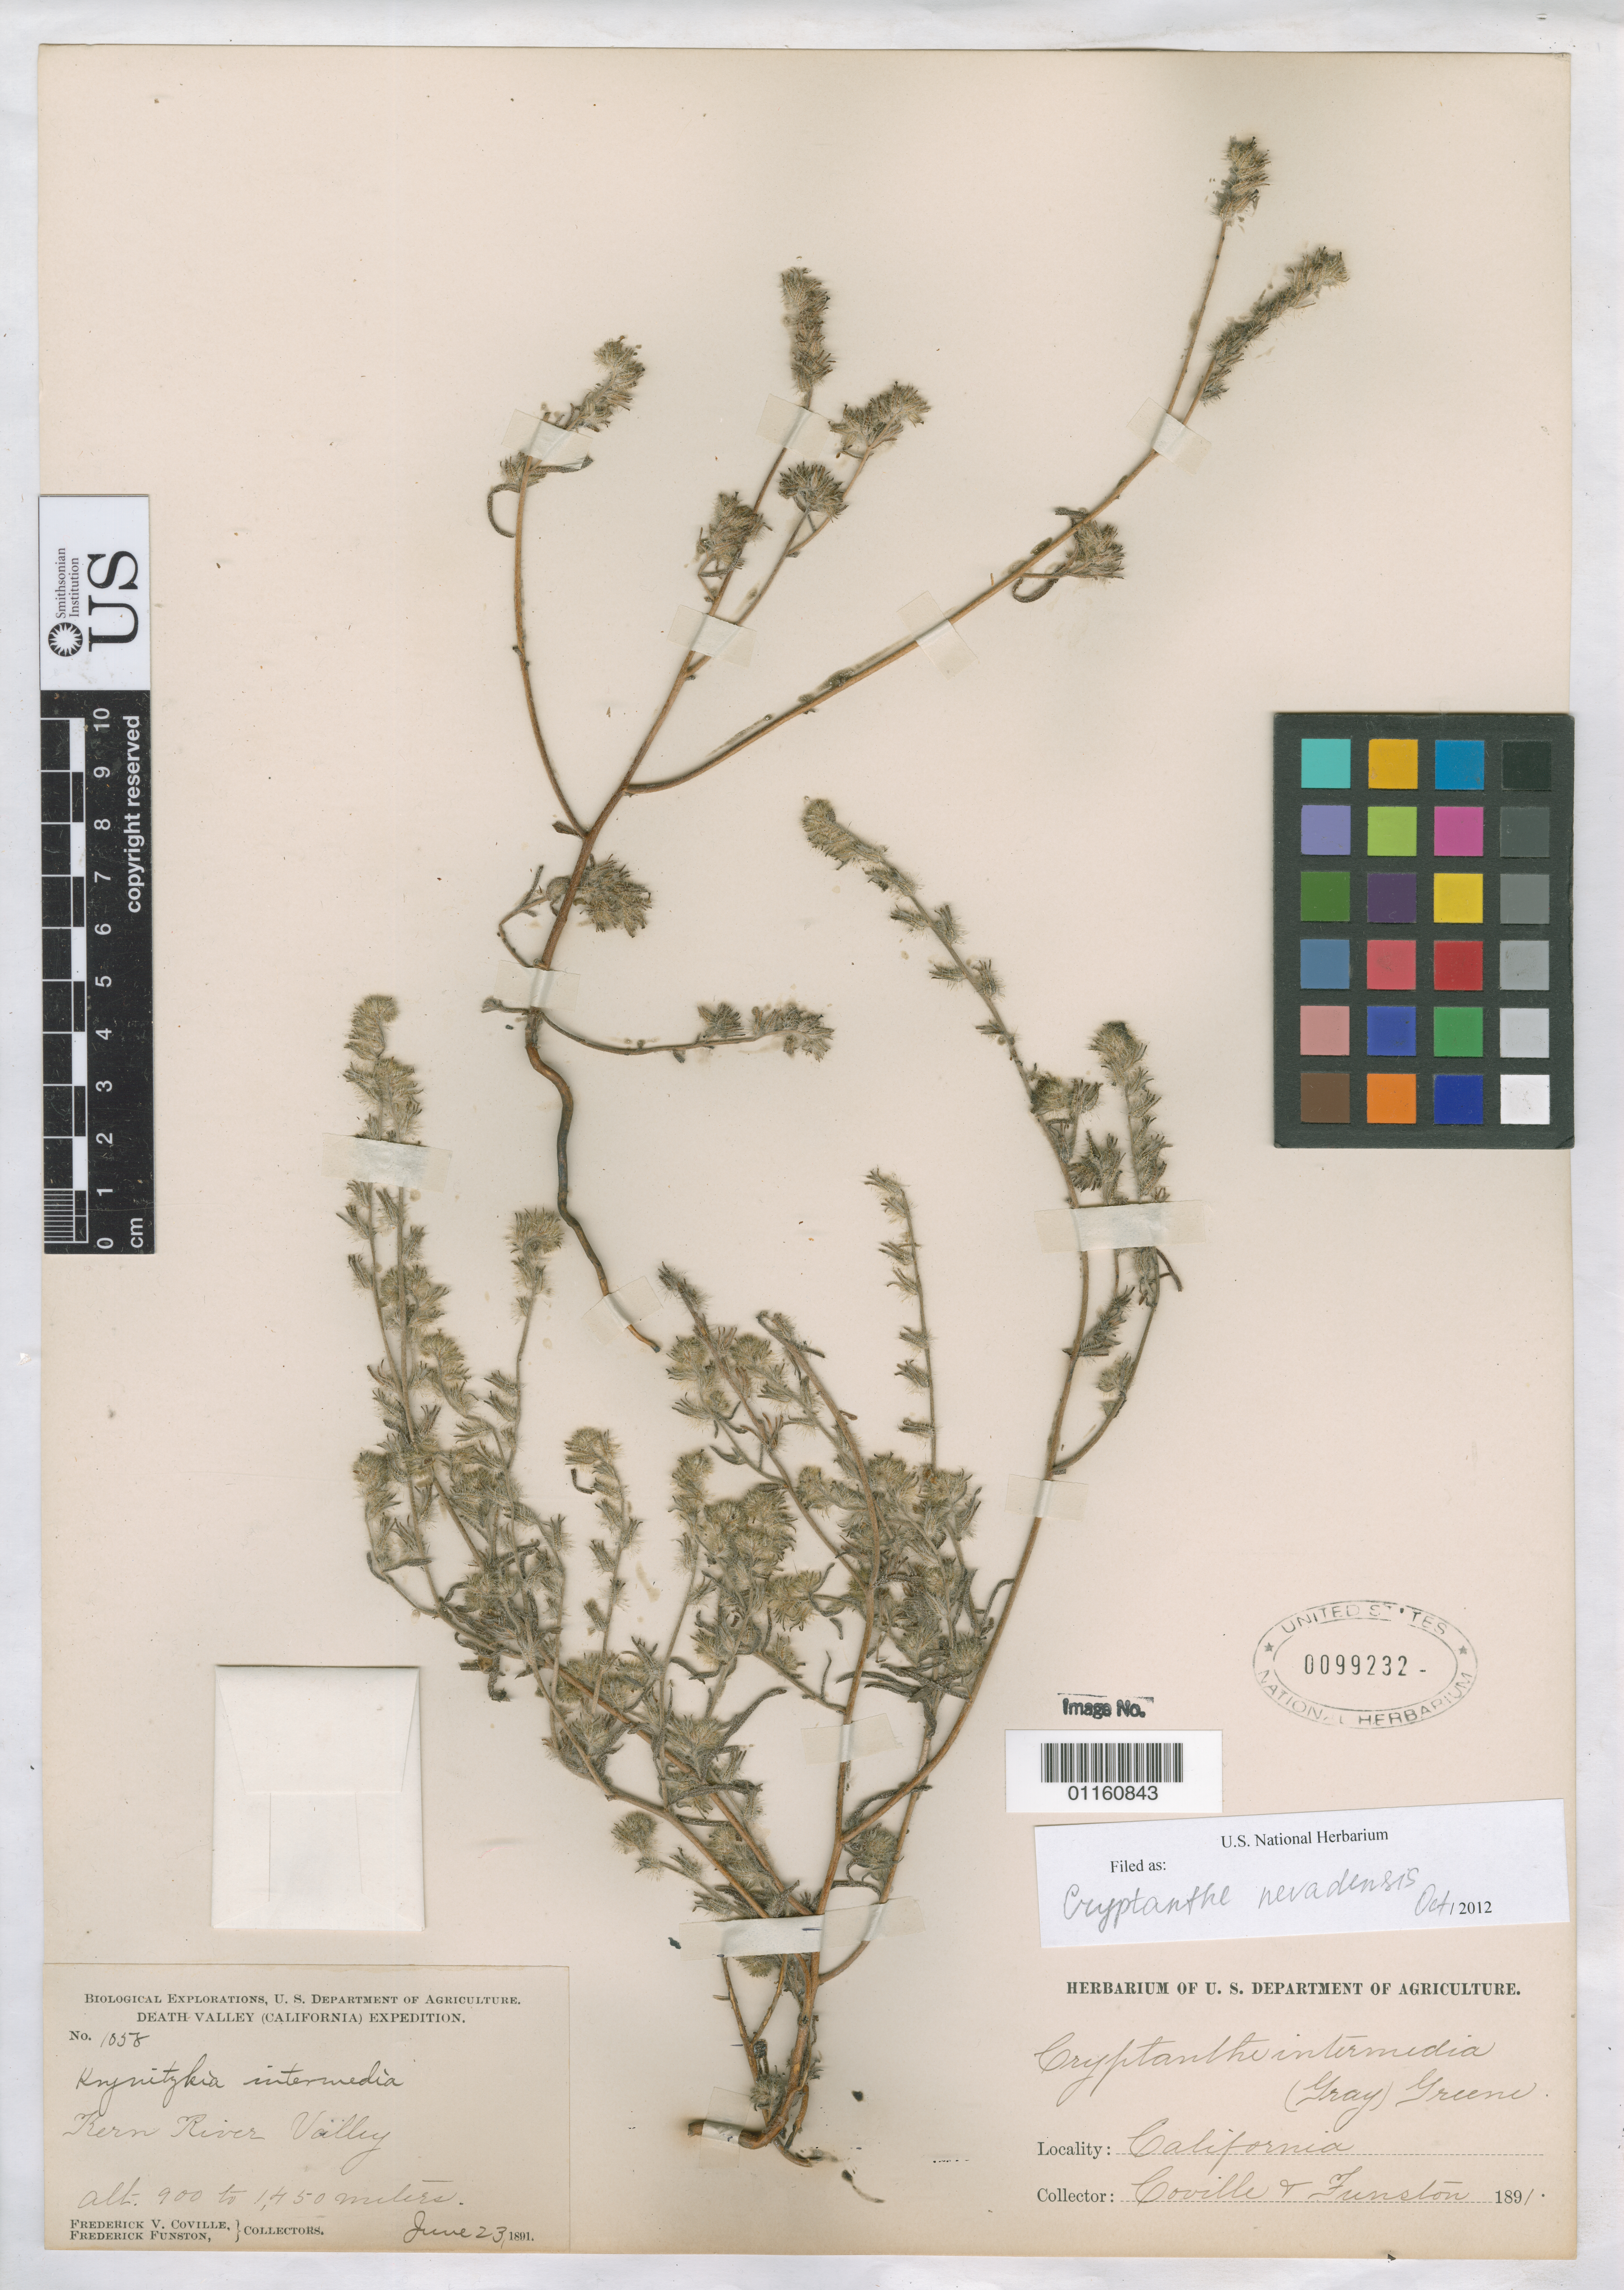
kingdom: Plantae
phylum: Tracheophyta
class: Magnoliopsida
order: Boraginales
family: Boraginaceae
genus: Cryptantha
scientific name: Cryptantha nevadensis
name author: A. Nelson & P.B. Kenn.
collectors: F. V. Coville & F. Funston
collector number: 1058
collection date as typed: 23 Jun 1891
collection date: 1891-06-23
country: United States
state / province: California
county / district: Kern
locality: Kern River Valley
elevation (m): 900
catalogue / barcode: US 99232